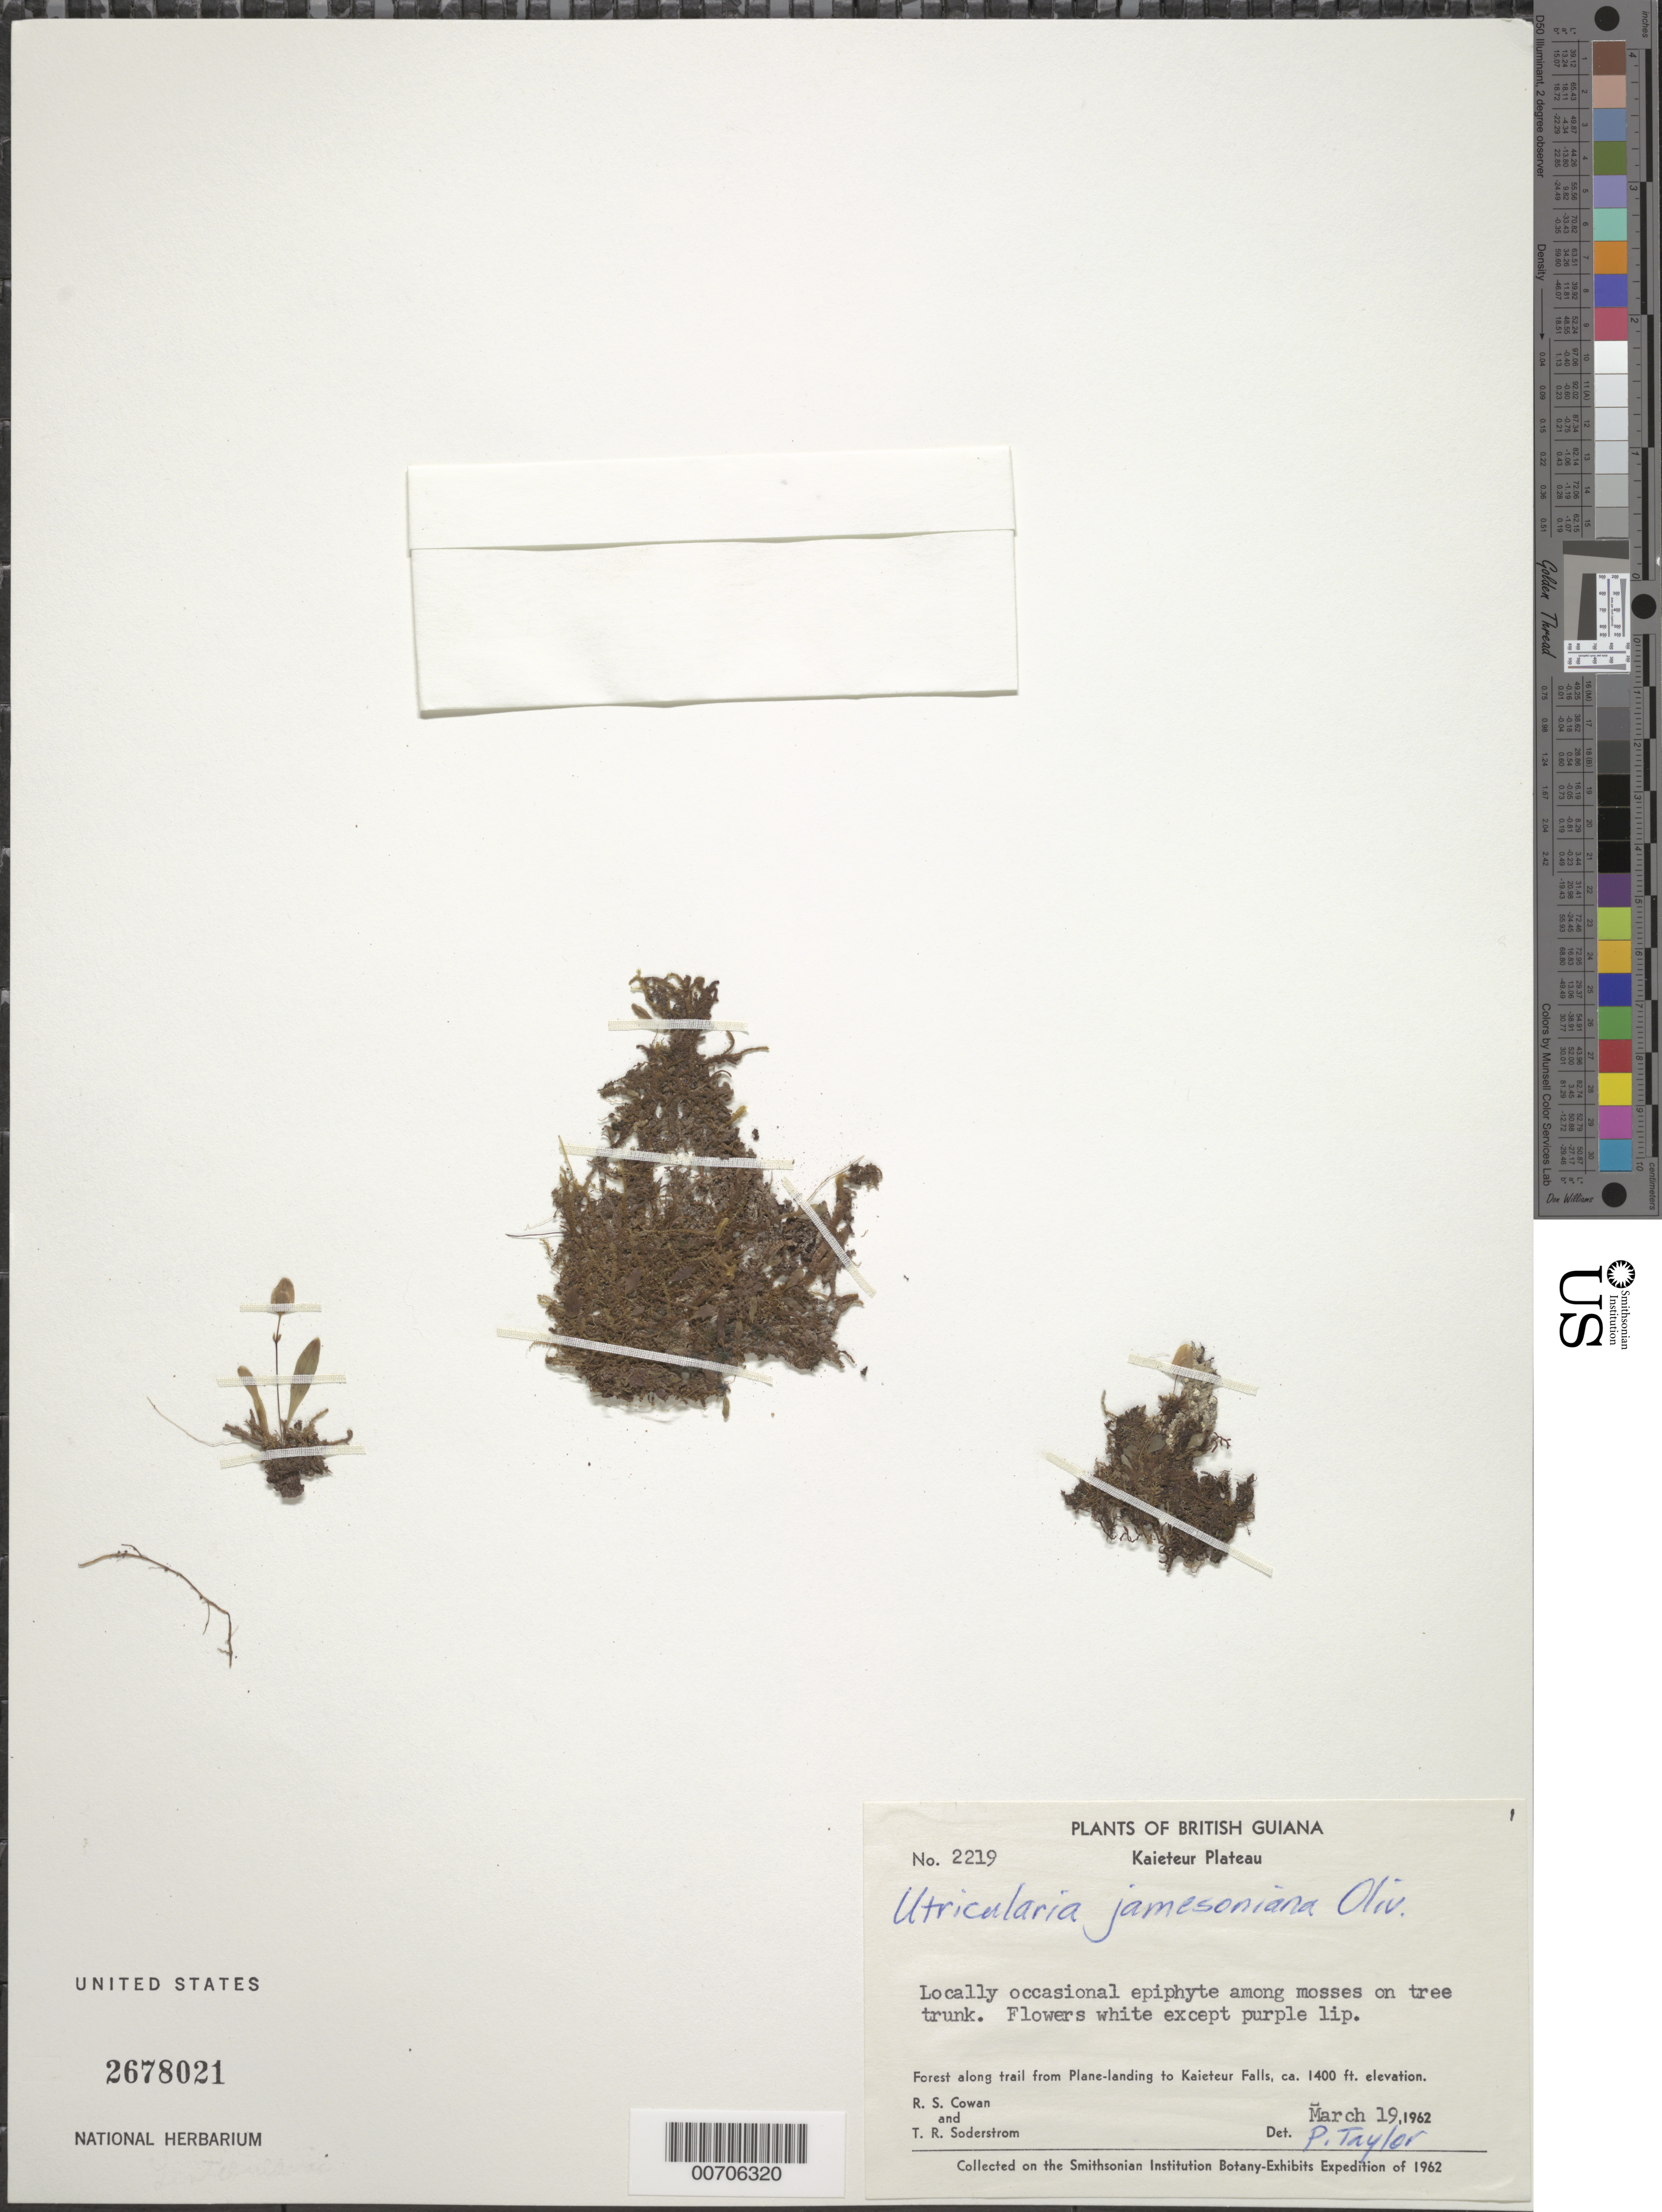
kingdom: Plantae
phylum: Tracheophyta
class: Magnoliopsida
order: Lamiales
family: Lentibulariaceae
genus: Utricularia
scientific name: Utricularia jamesoniana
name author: Oliv.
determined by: Taylor, P.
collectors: R. S. Cowan & T. R. Soderstrom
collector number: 2219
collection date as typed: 19-Mar-62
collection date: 1962-03-19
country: Guyana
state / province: Potaro-Siparuni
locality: Kaieteur Falls, Potaro R.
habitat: Among mosses on tree trunk in forest along trail from Plane-landing to Kaieteur Falls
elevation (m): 427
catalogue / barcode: US 2678021